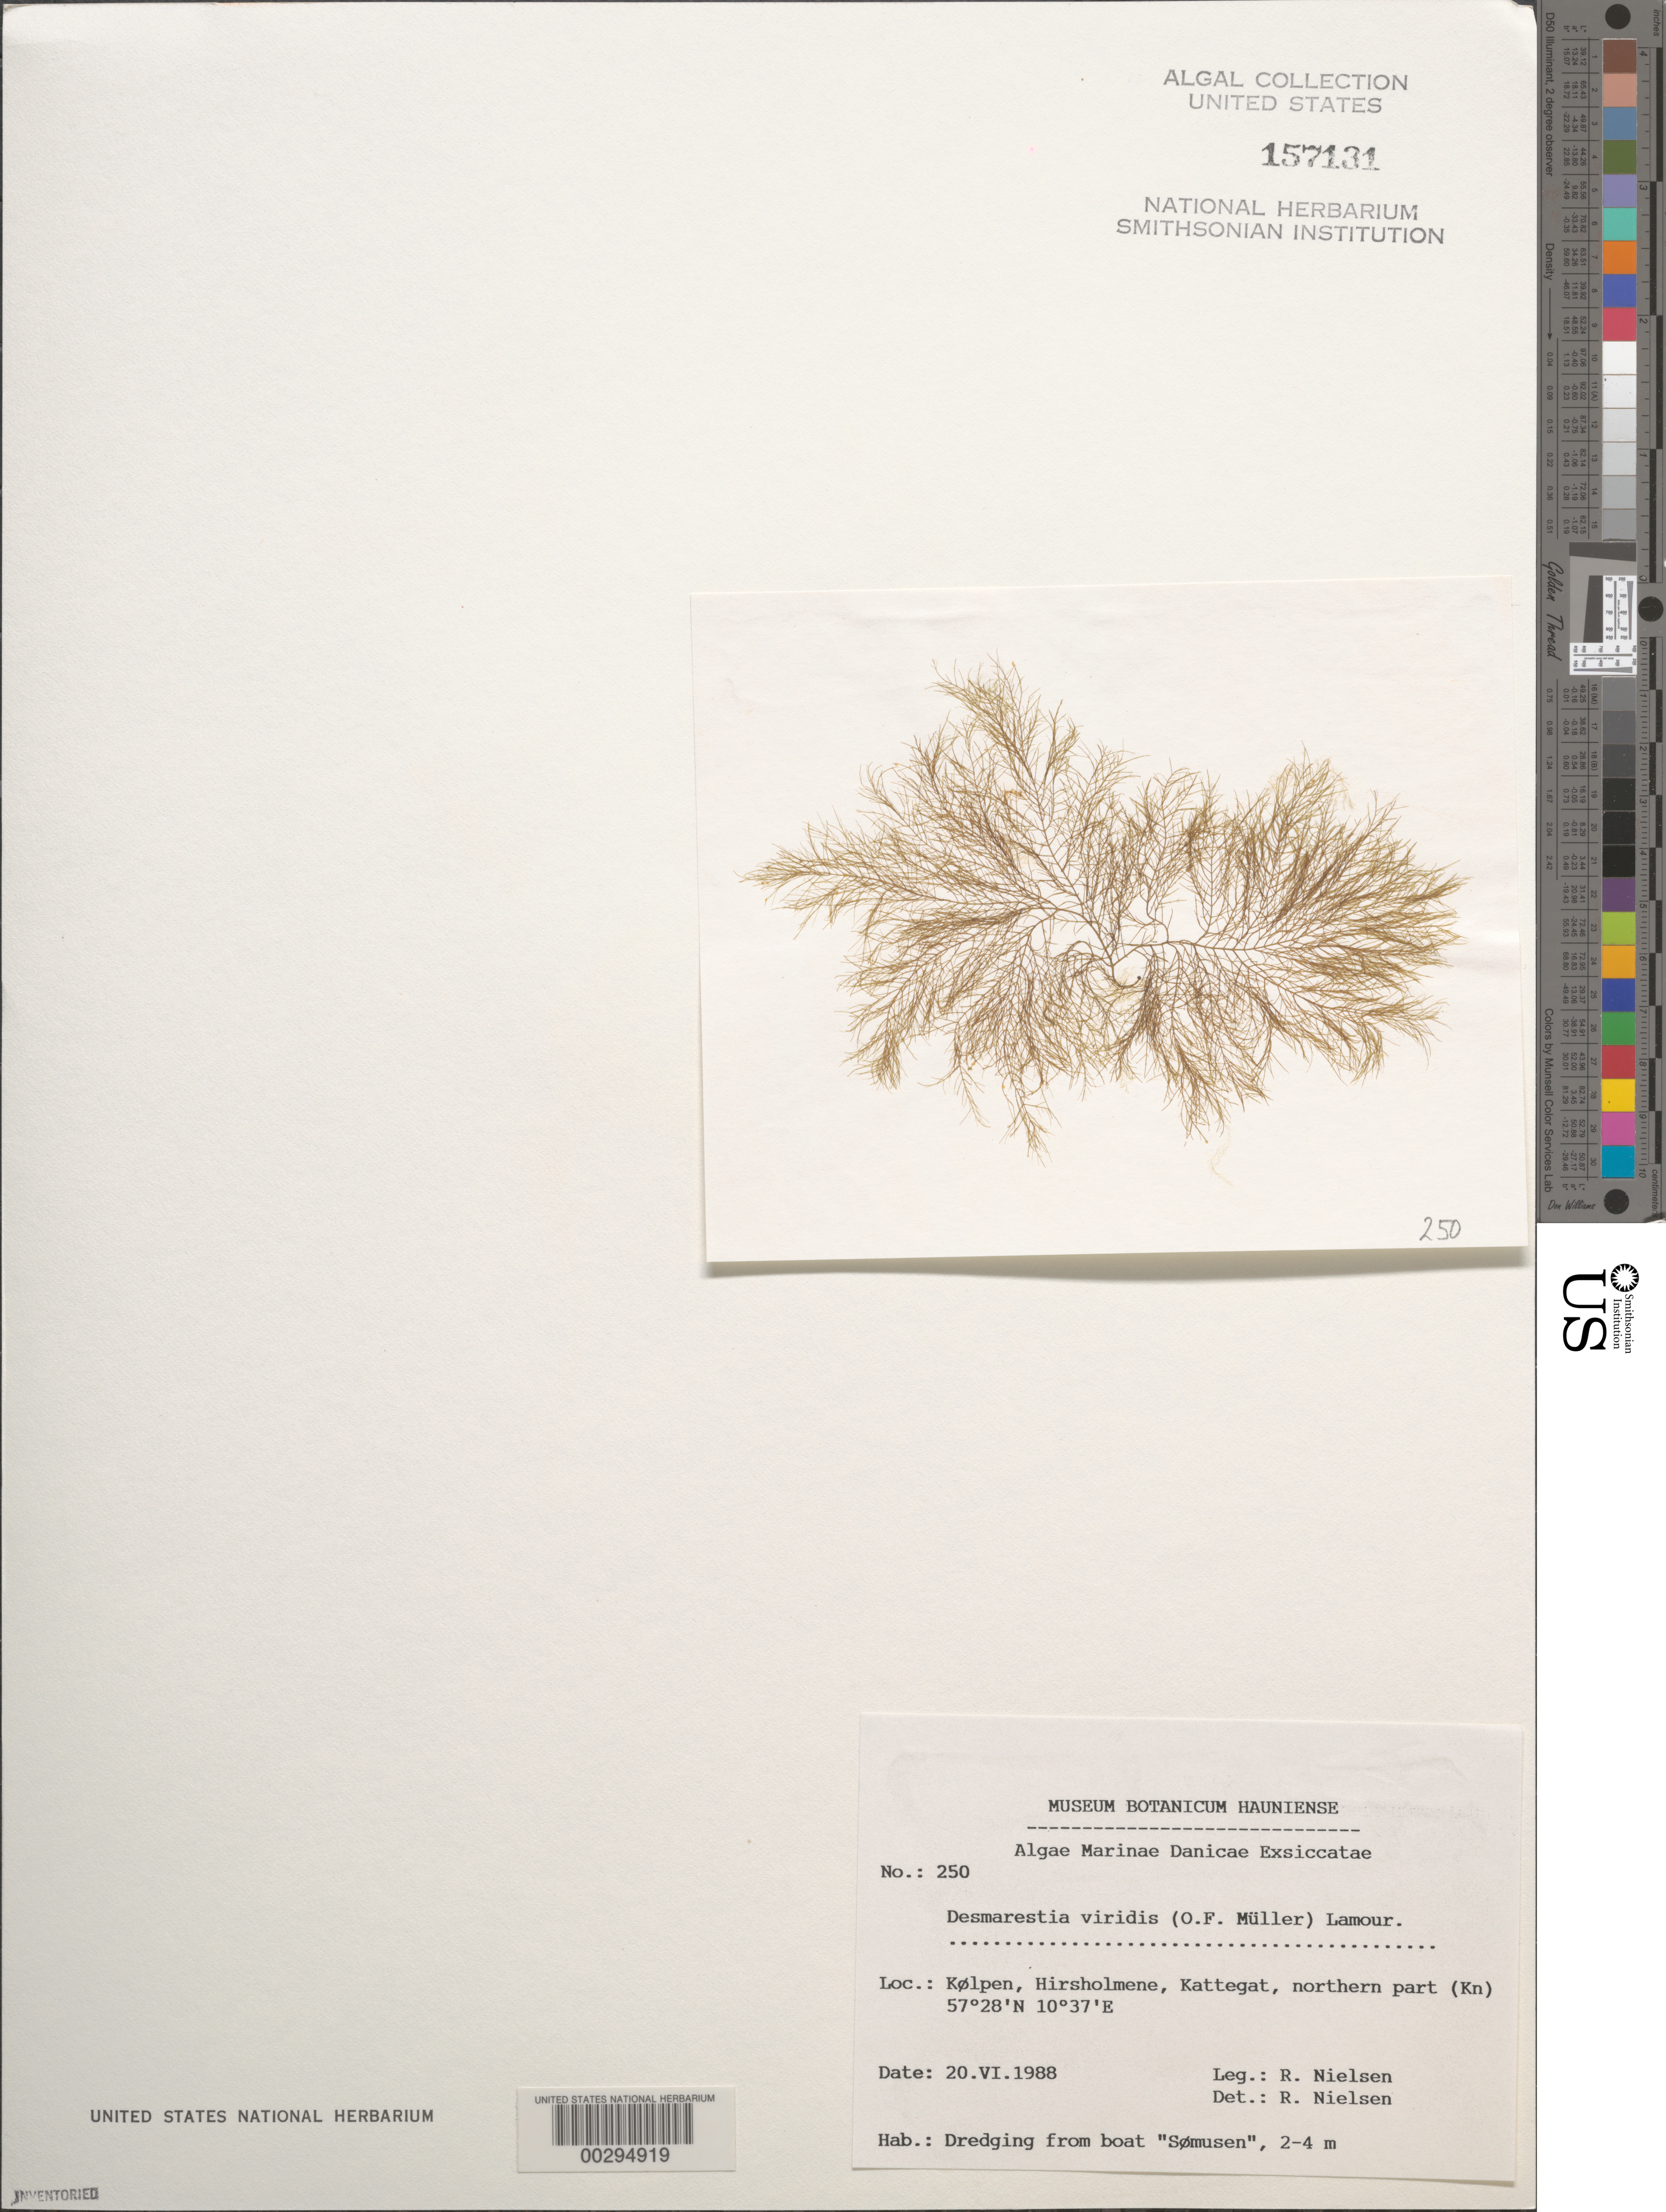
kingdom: Chromista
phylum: Ochrophyta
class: Phaeophyceae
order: Desmarestiales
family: Desmarestiaceae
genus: Desmarestia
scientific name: Desmarestia viridis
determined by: Nielsen, R.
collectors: R. Nielsen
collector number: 250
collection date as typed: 20 Jun 1988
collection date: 1988-06-20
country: Denmark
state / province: Nordjylland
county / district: Frederikshavn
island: Kolpen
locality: Kattegat, northern part, dredging from boat "Somusen"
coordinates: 57 28'N, 10 37'E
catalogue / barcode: US 157131